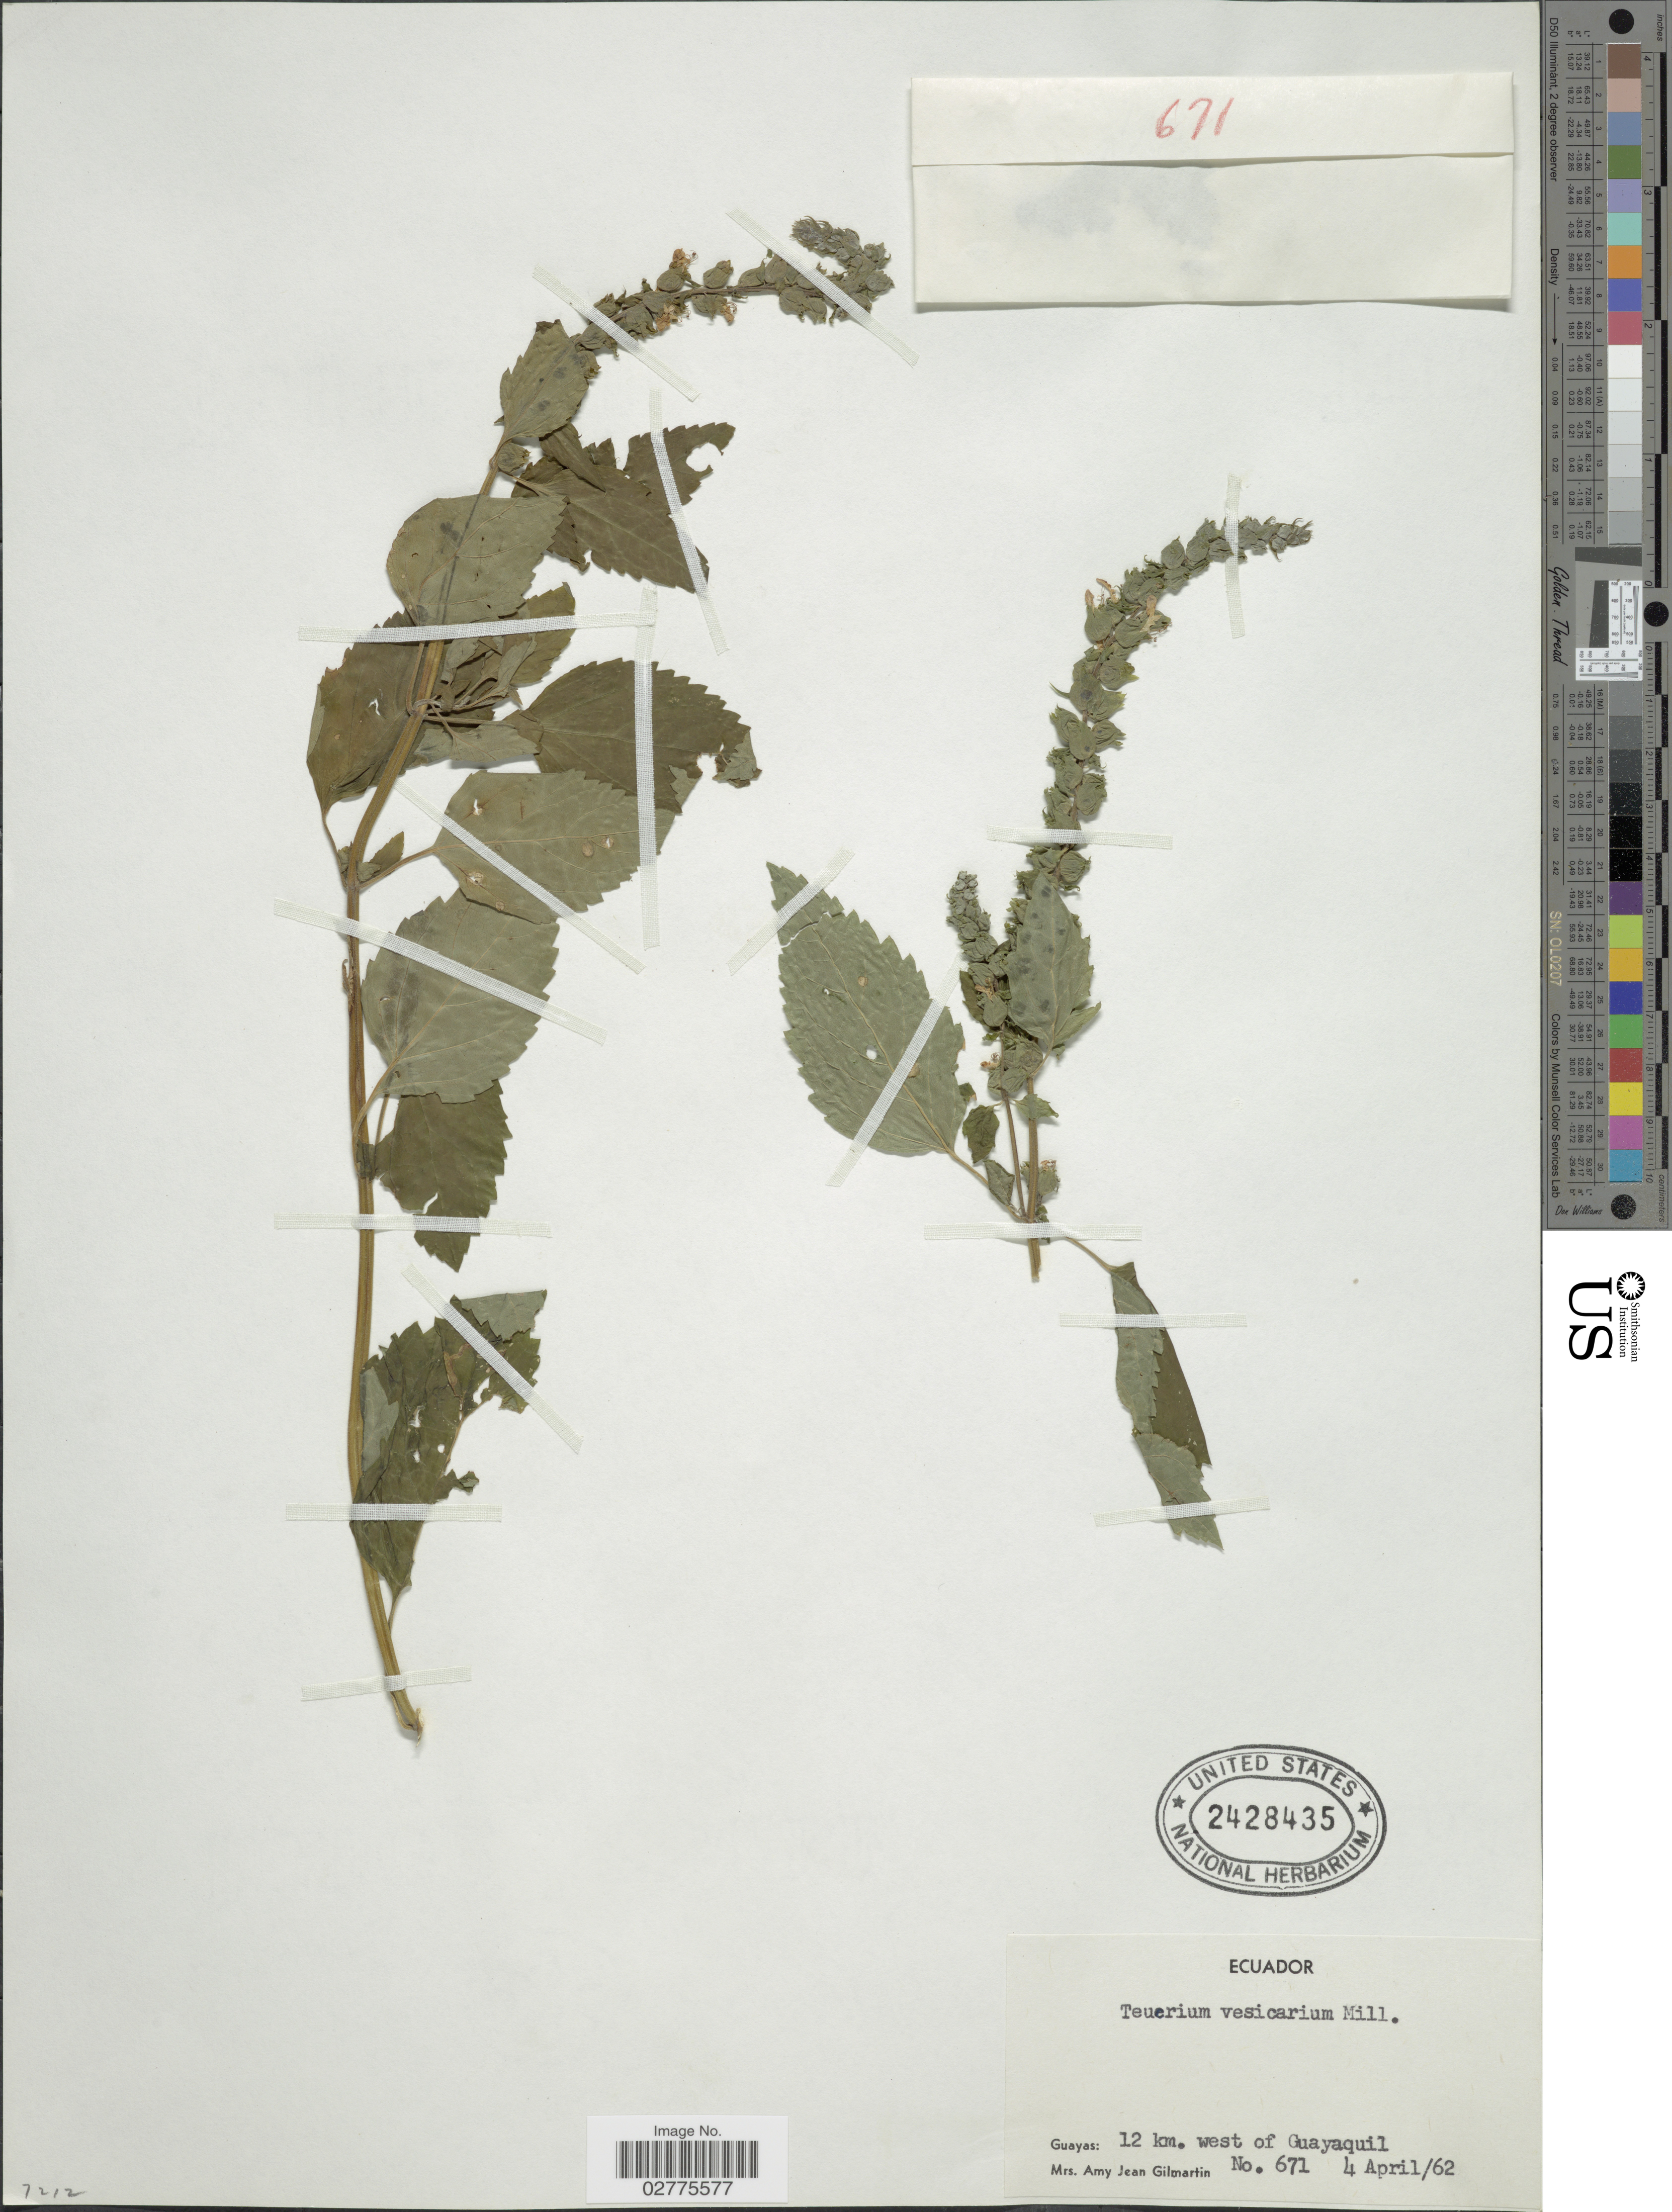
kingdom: Plantae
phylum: Tracheophyta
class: Magnoliopsida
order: Lamiales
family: Lamiaceae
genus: Teucrium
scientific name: Teucrium vesicarium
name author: Mill.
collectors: A. J. Gilmartin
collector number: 671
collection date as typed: Transcribed d/m/y: 4/4/62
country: Ecuador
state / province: Guayas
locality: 12 km. west of Guayaquil.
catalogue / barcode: US 4248435